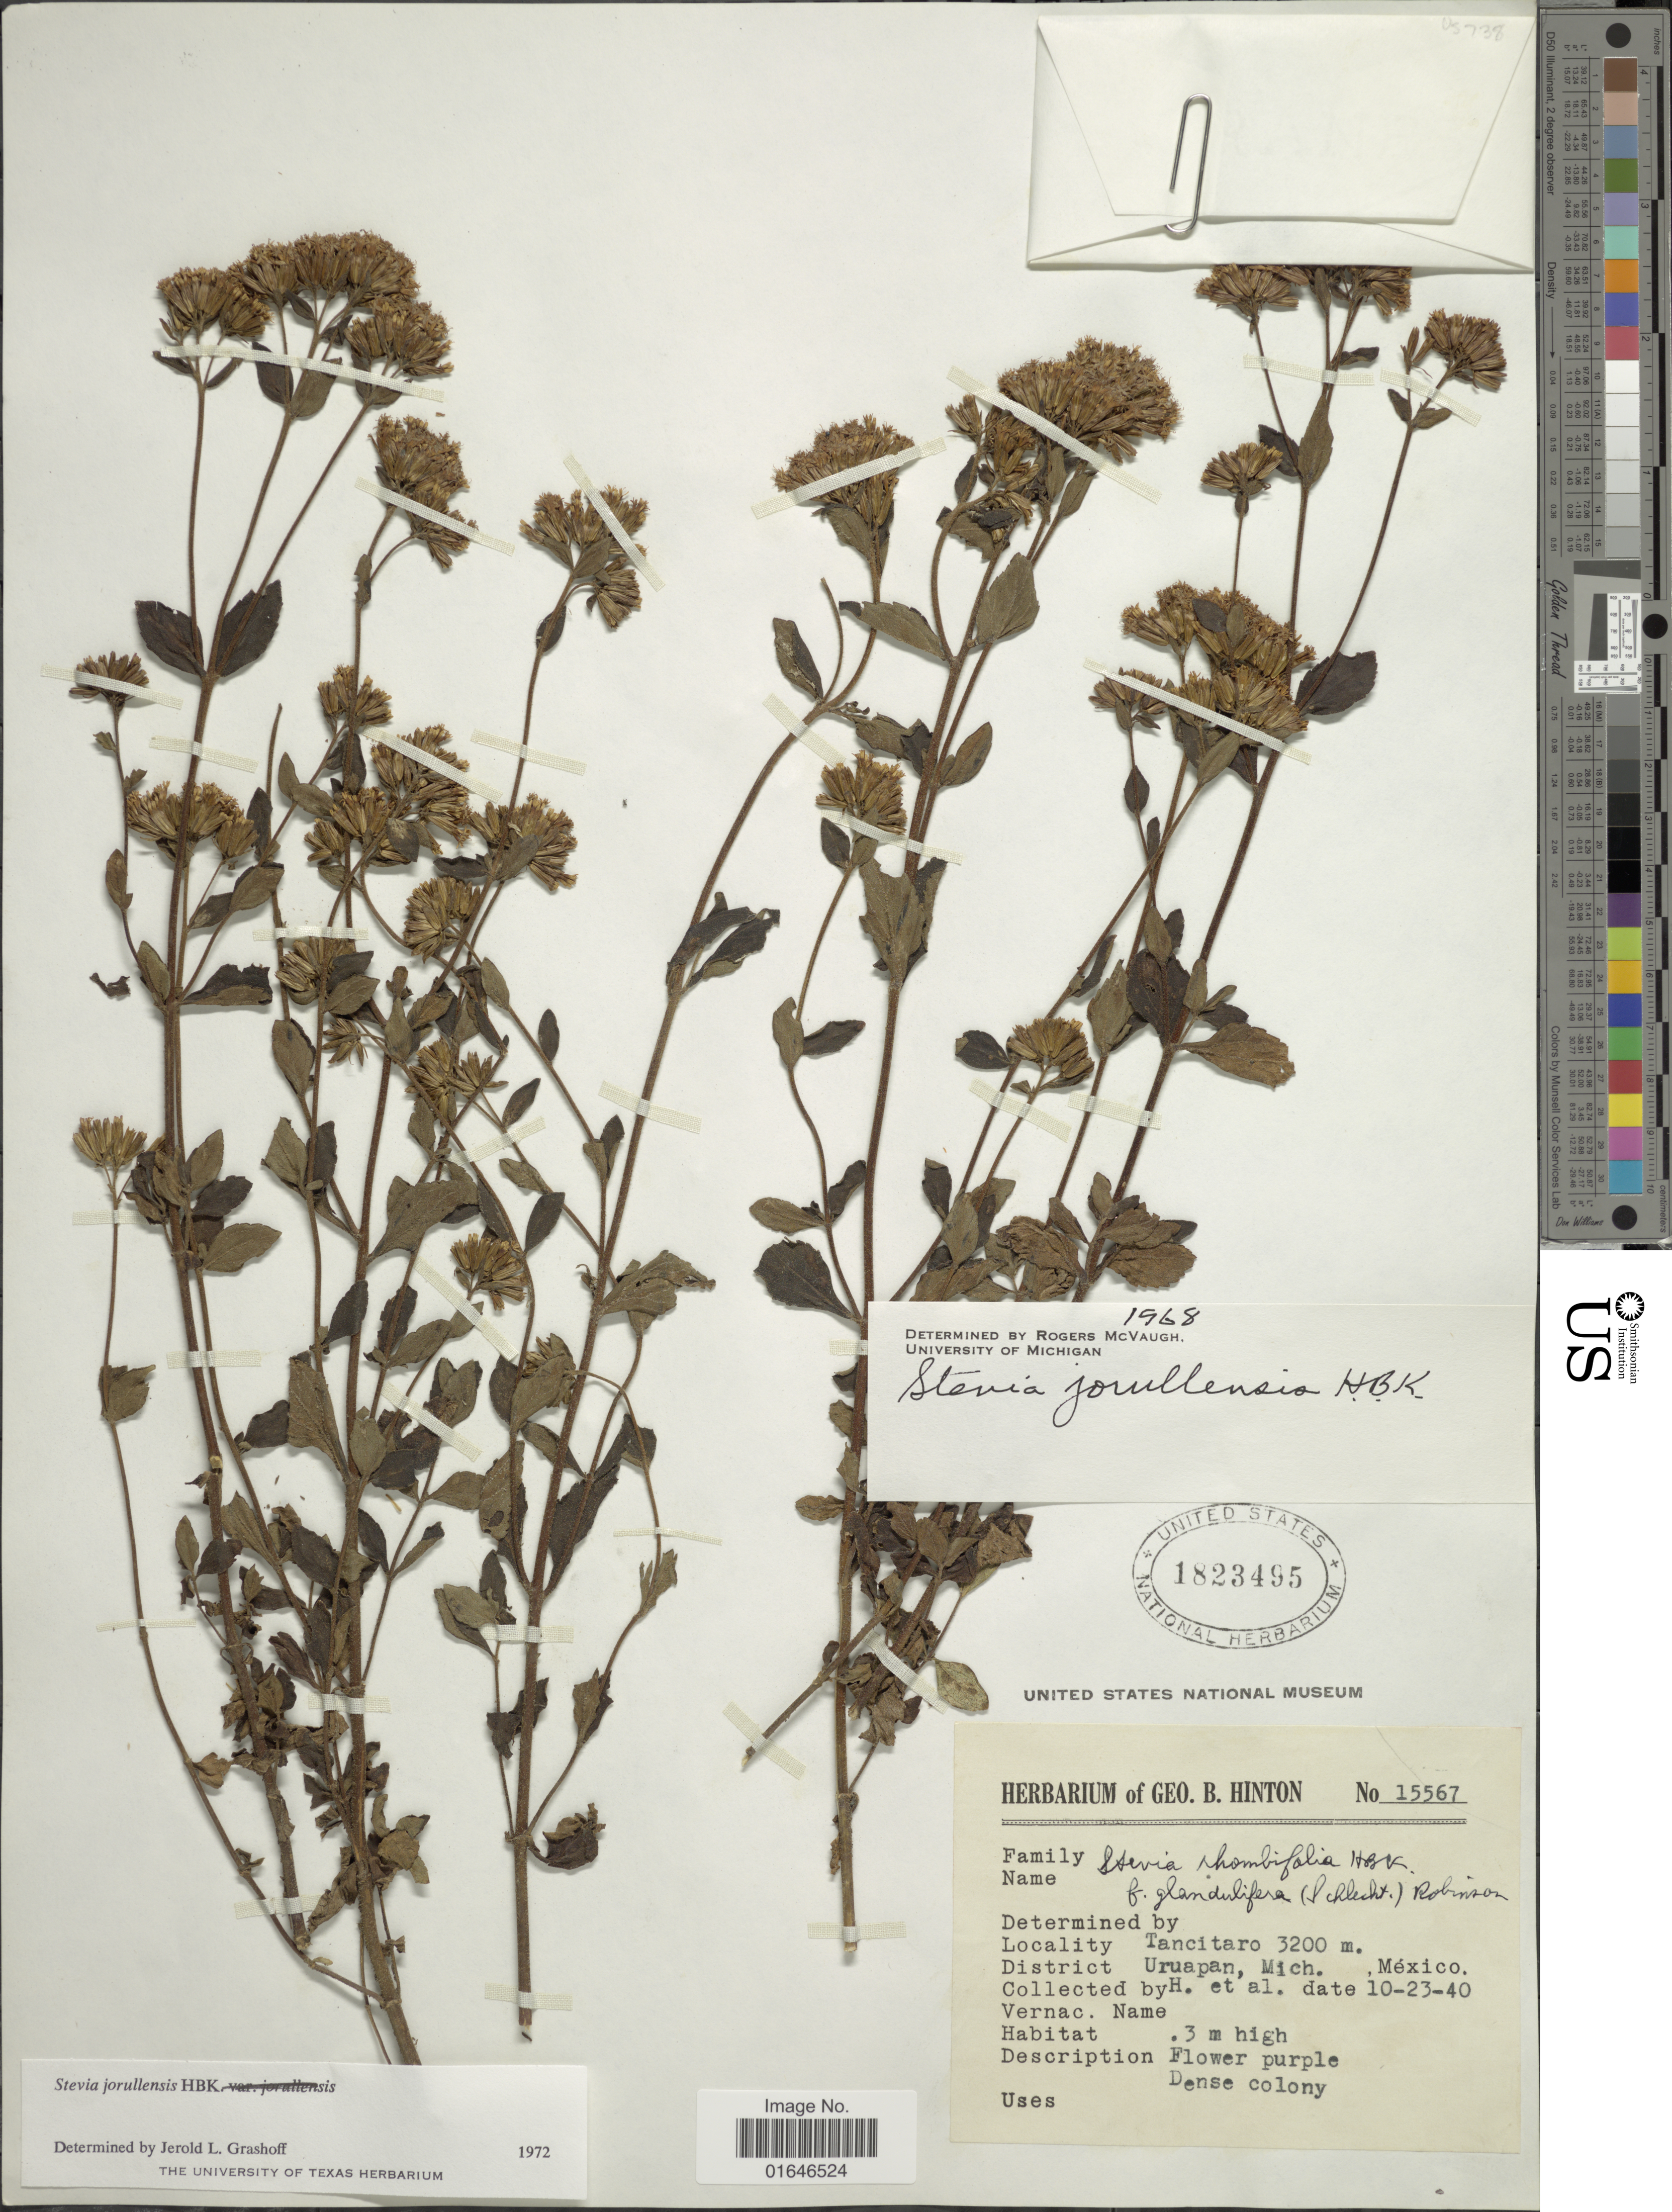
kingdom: Plantae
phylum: Tracheophyta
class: Magnoliopsida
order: Asterales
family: Asteraceae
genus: Stevia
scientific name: Stevia jorullensis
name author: Kunth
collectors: G. B. Hinton & et al.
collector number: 15567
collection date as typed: Transcribed d/m/y: 23/10/40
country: Mexico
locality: Tancitaro, Uruapan, mich.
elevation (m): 3200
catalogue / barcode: US 1823495